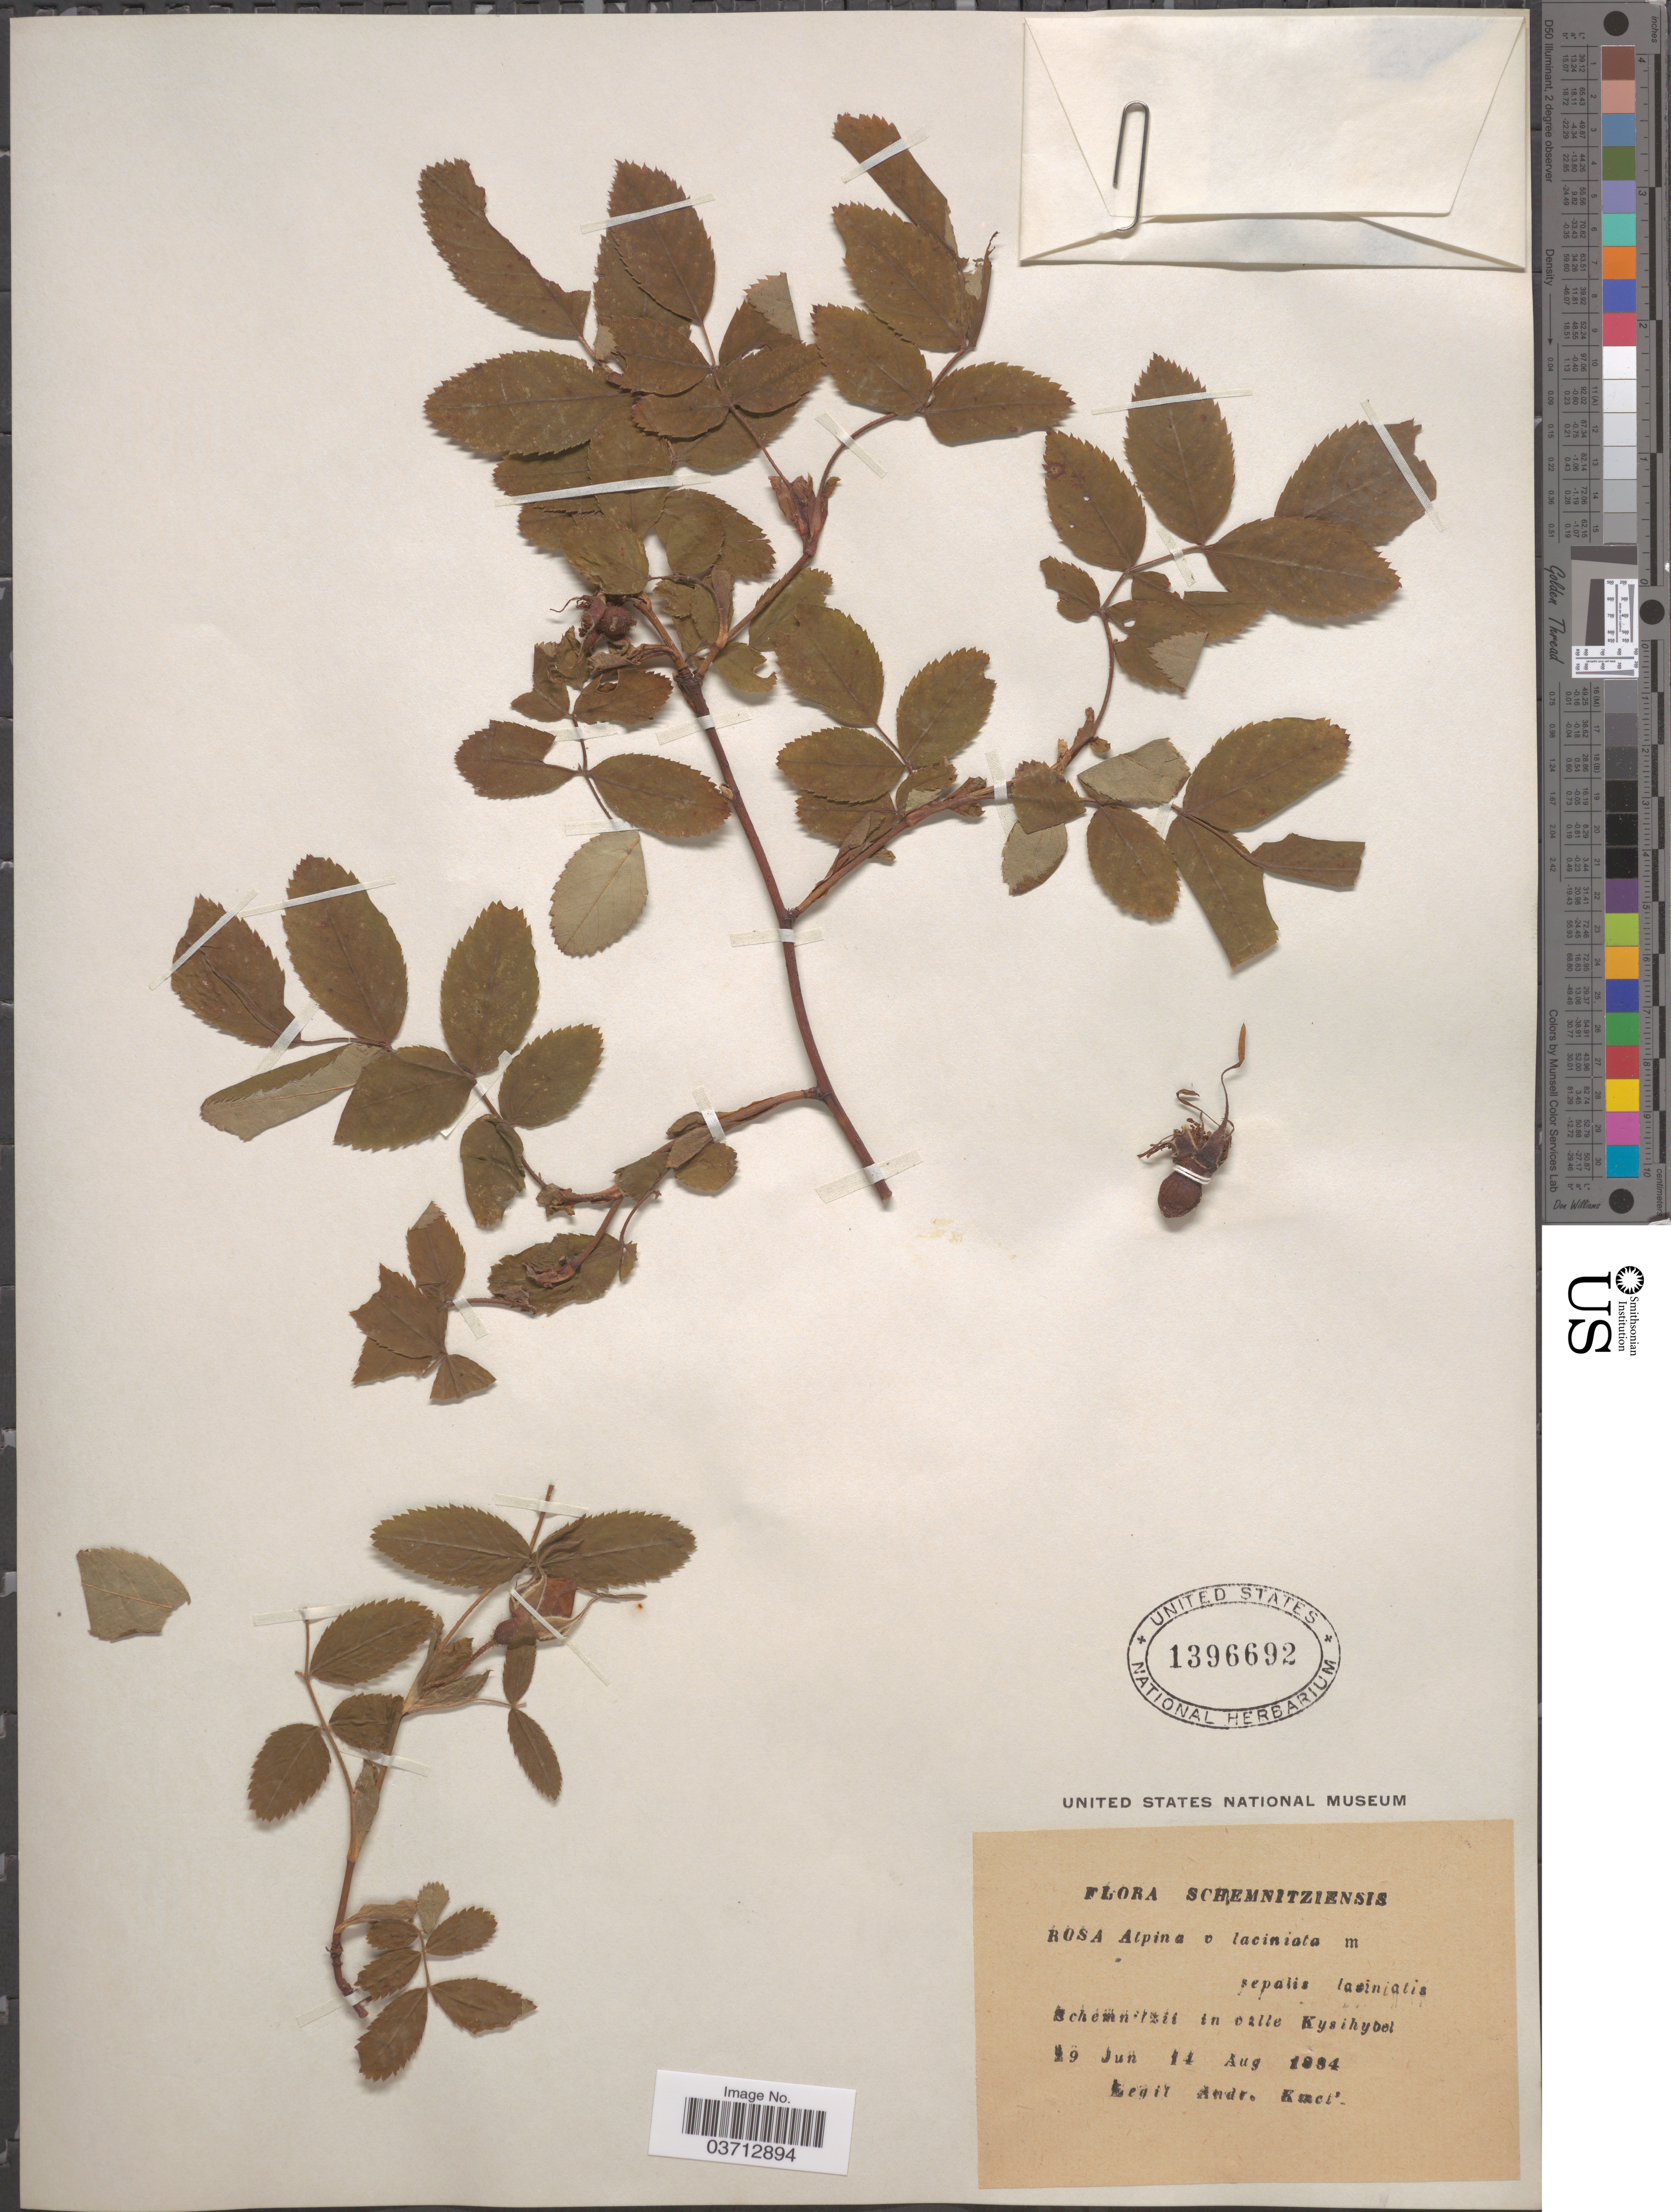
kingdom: Plantae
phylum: Tracheophyta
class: Magnoliopsida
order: Rosales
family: Rosaceae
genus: Rosa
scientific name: Rosa alpina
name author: L.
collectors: A. Kmet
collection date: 1984-06-29/1984-08-14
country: Slovakia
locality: Schemnitziensis. Schemnitzii in valle Kysihybel.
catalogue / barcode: US 1396692